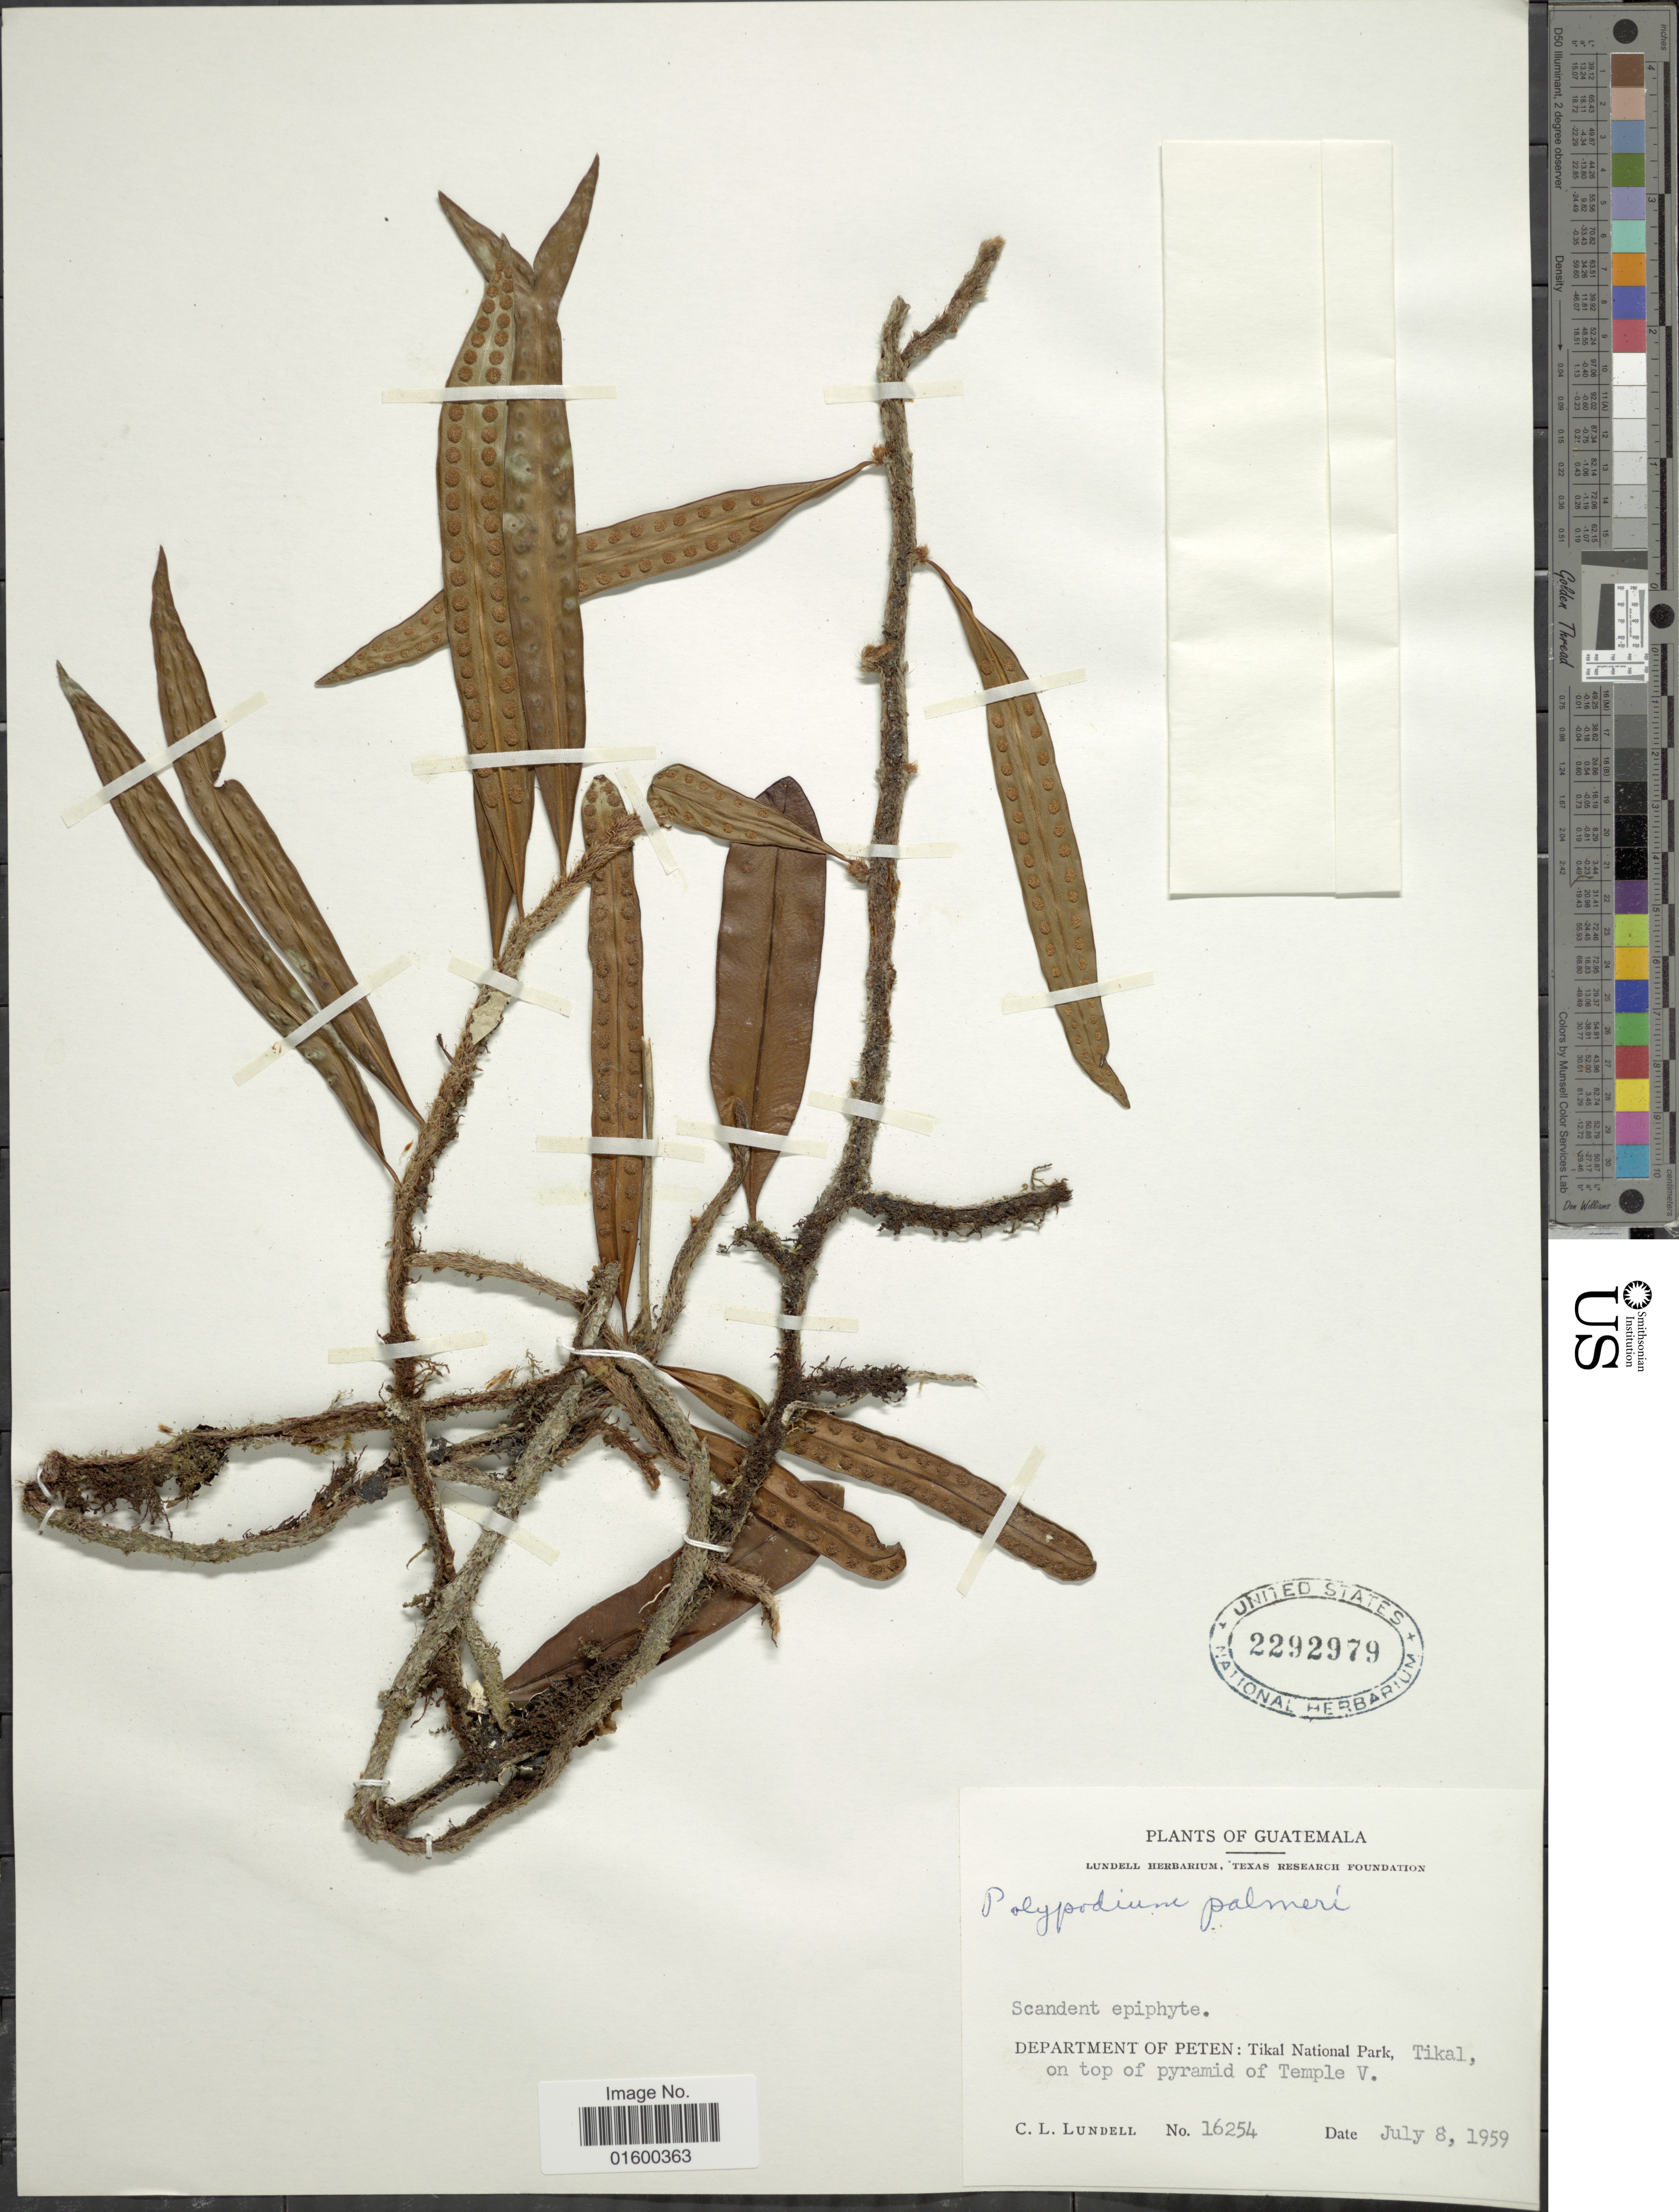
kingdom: Plantae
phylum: Tracheophyta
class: Polypodiopsida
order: Polypodiales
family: Polypodiaceae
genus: Microgramma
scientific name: Microgramma nitida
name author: (J. Sm.) A.R. Sm.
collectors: C. L. Lundell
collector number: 16254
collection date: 1959-07-08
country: Guatemala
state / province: El Petén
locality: Department of Peten, Tikal National Park, Tikal, on top of pyramid of Temple 5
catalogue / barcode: US 2292979